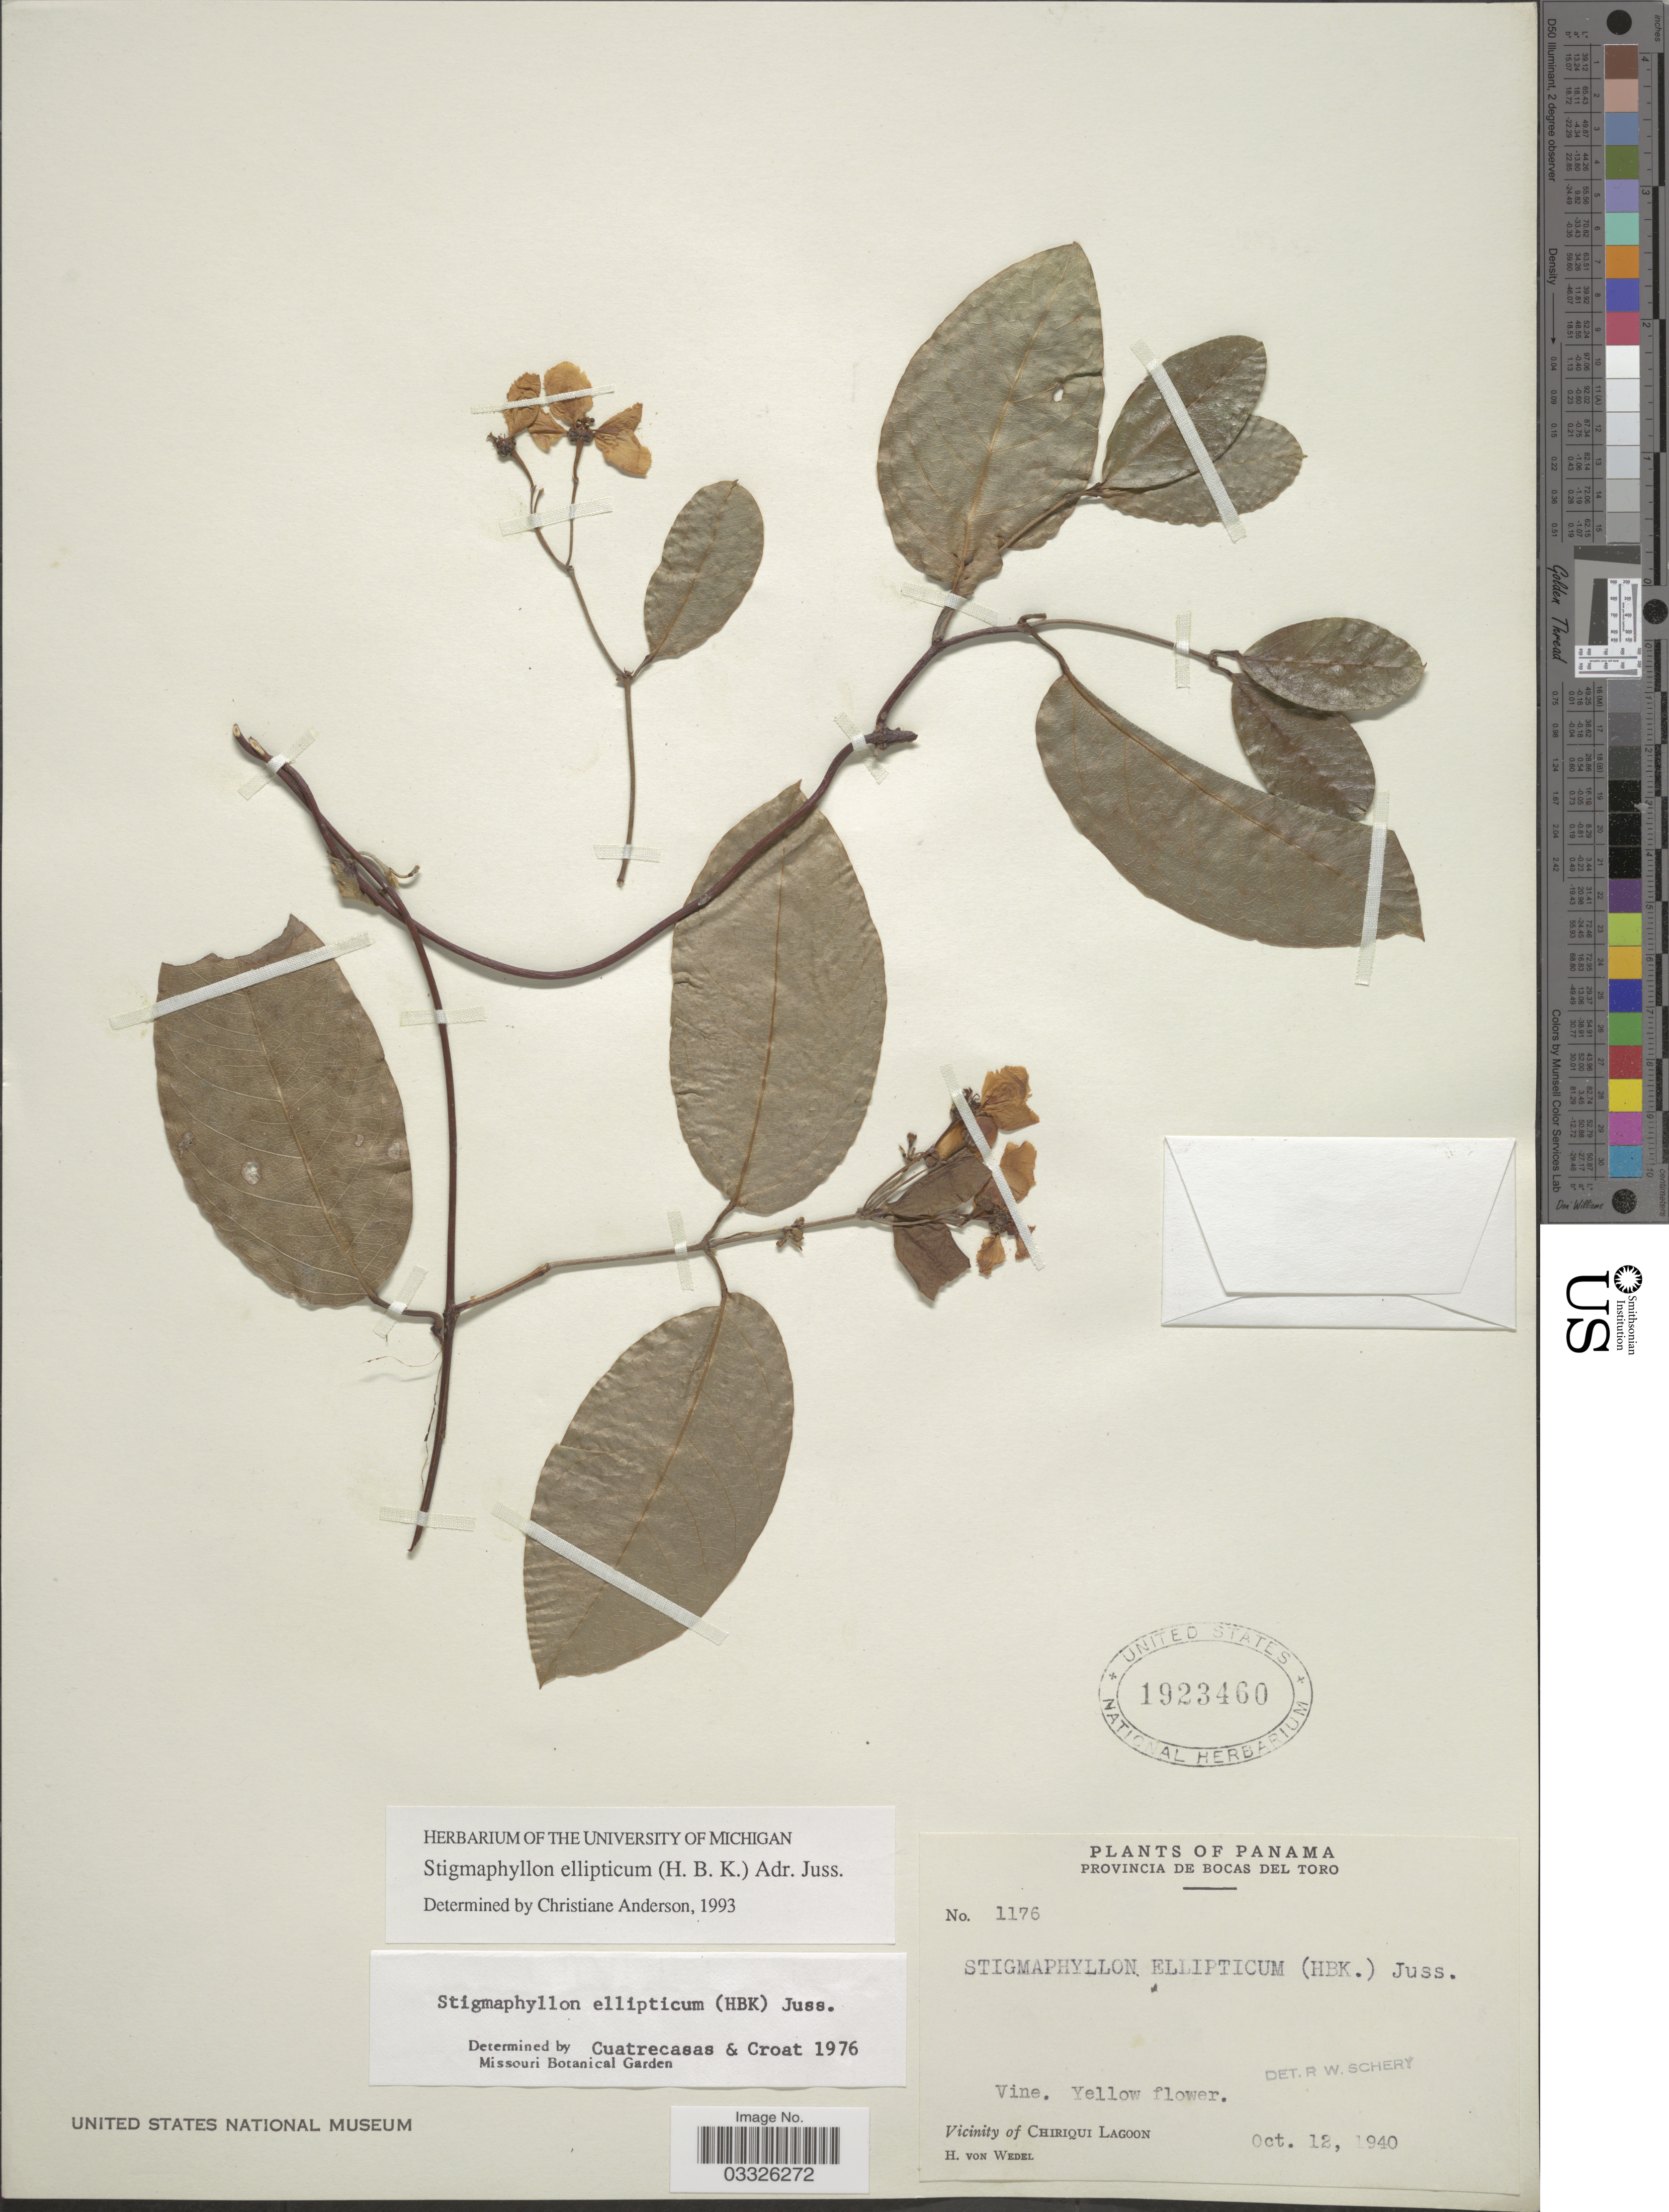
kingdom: Plantae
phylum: Tracheophyta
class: Magnoliopsida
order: Malpighiales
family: Malpighiaceae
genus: Stigmaphyllon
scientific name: Stigmaphyllon ellipticum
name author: (Kunth) A. Juss.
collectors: H. von Wedel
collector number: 1176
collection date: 1940-10-12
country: Panama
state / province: Bocas del Toro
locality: Vicinity of Chiriqui Lagoon.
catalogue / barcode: US 1923460